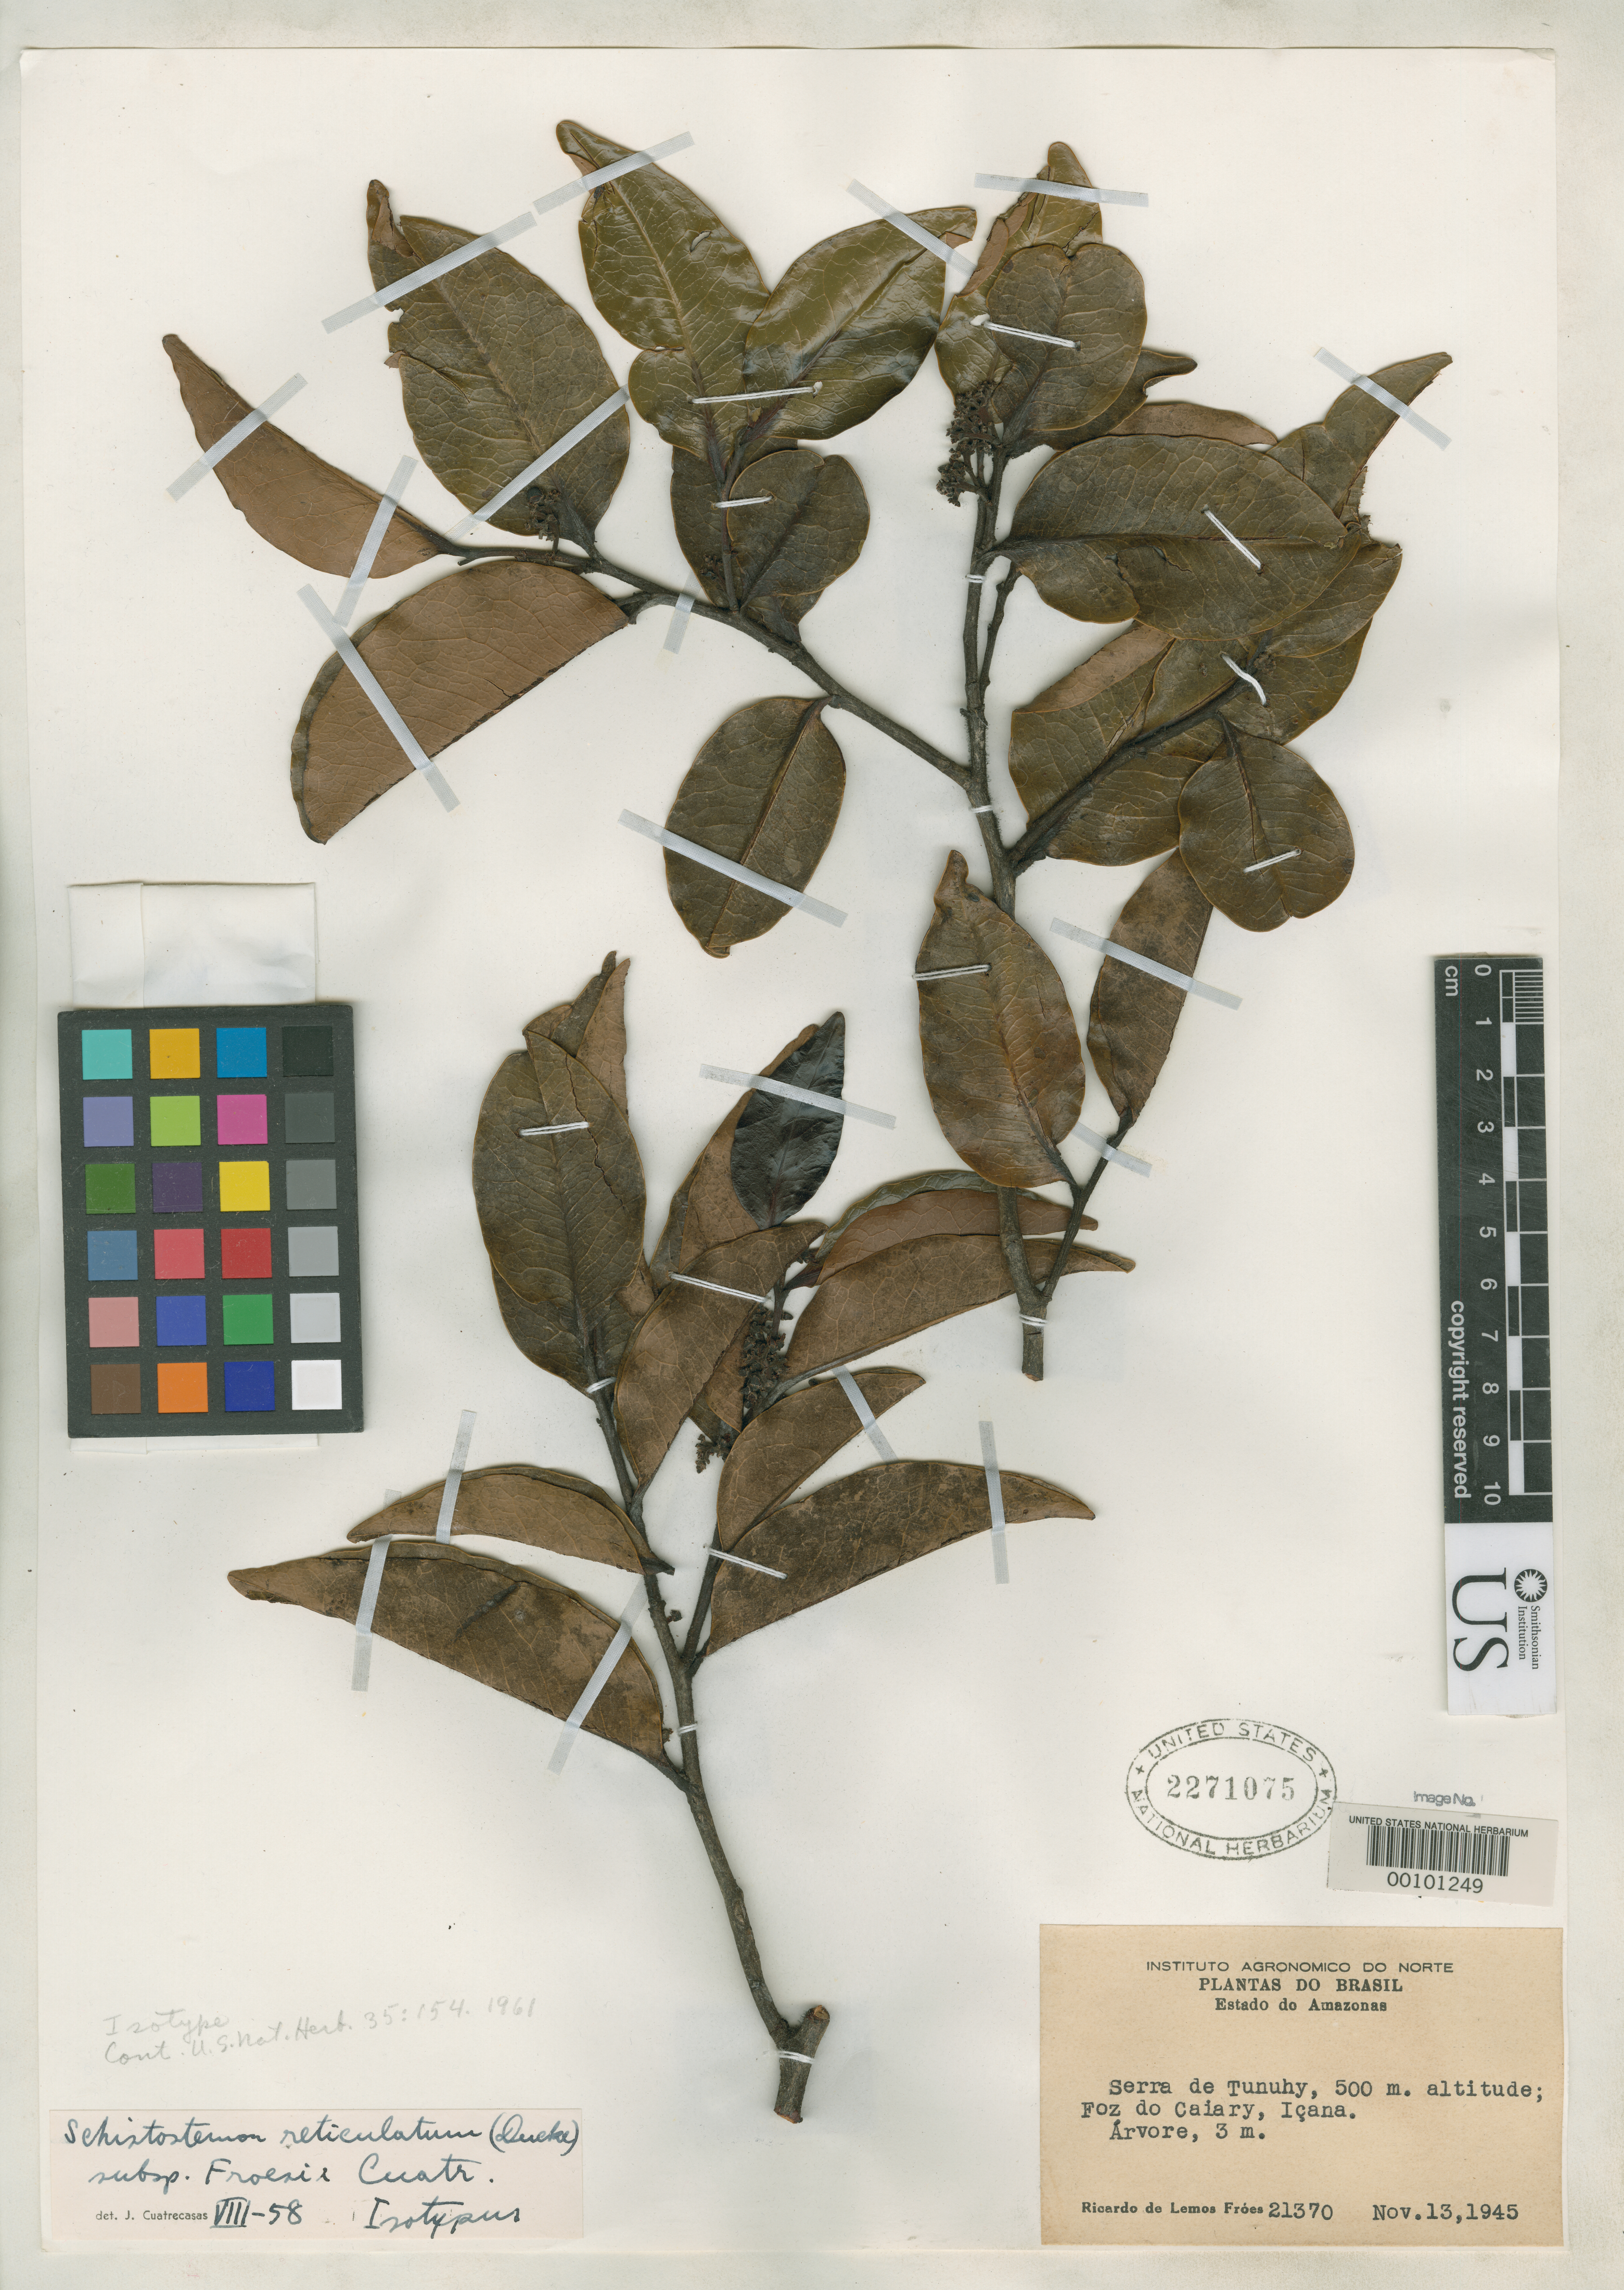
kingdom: Plantae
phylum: Tracheophyta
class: Magnoliopsida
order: Malpighiales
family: Humiriaceae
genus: Schistostemon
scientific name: Schistostemon reticulatus subsp. froesii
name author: Cuatrec.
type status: Isotype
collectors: R. L. Fróes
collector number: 21370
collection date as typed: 13 Nov 1945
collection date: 1945-11-13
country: Brazil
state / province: Amazonas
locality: Foz de Cairay, Serra de Tunuhy.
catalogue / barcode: US 2271075